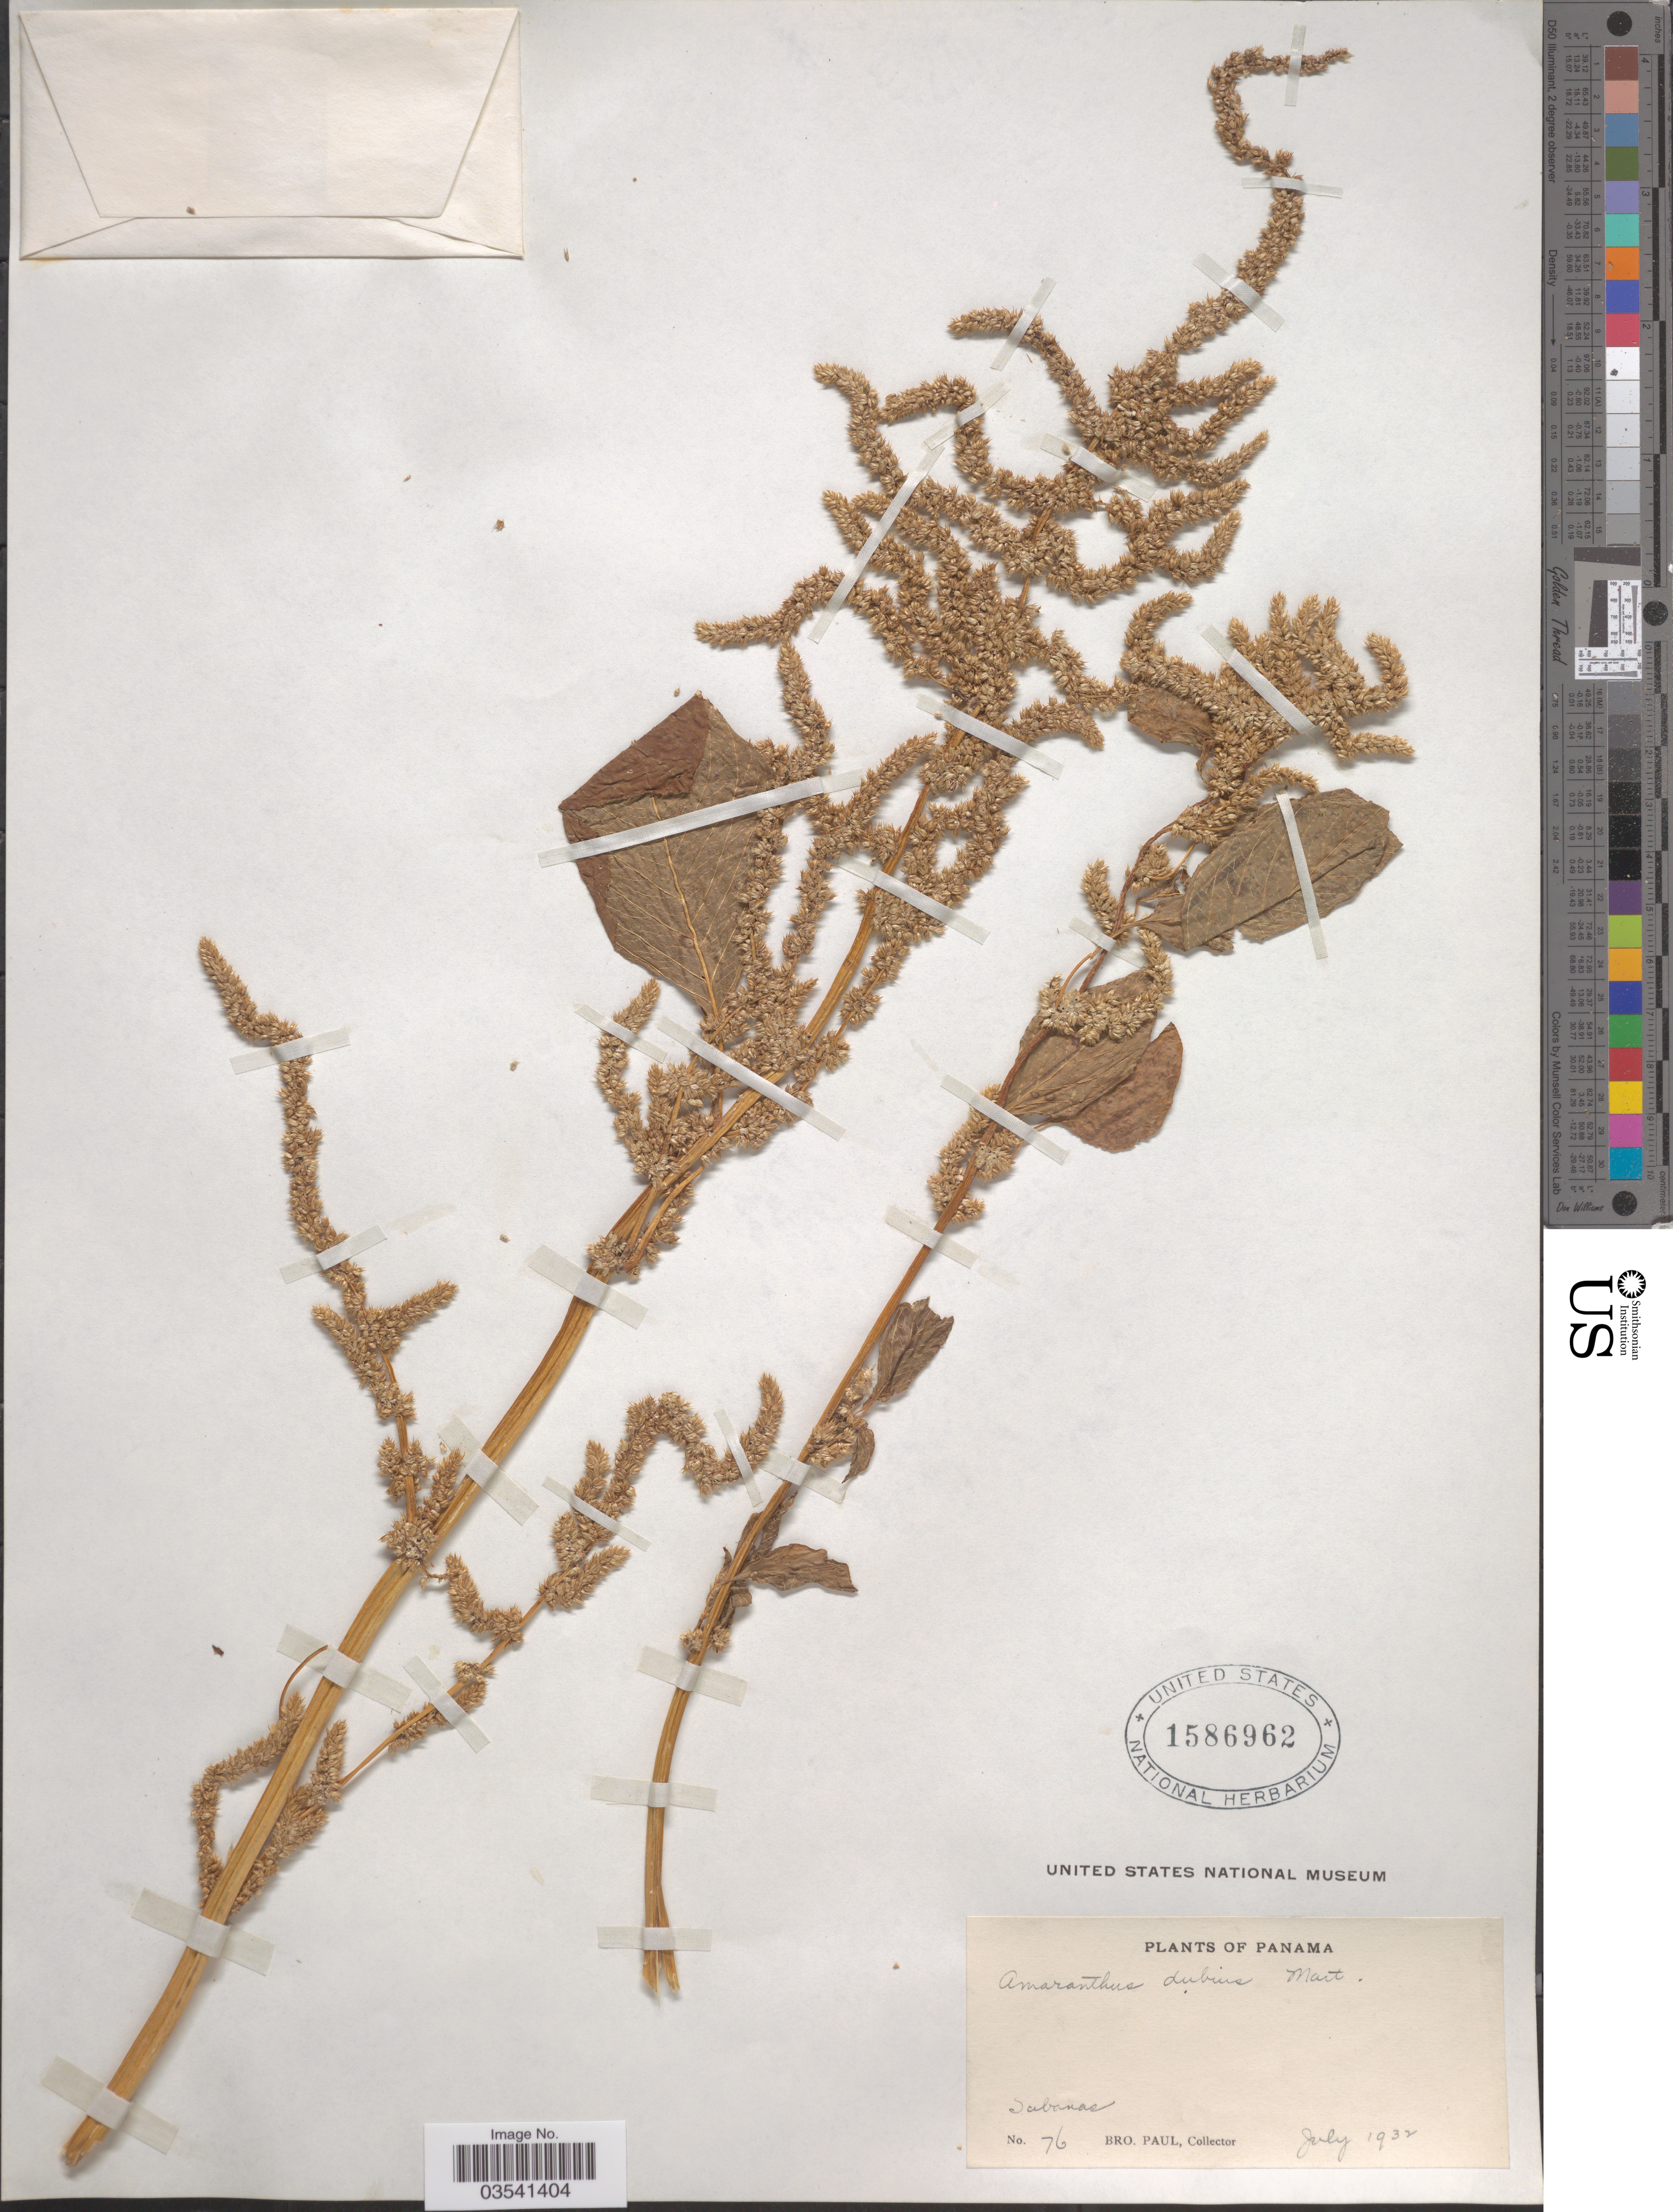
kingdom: Plantae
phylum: Tracheophyta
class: Magnoliopsida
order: Caryophyllales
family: Amaranthaceae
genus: Amaranthus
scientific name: Amaranthus dubius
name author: Mart. ex Thell.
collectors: B. Paul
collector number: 76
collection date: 1932-07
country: Panama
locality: Sabanas.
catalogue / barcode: US 1586962